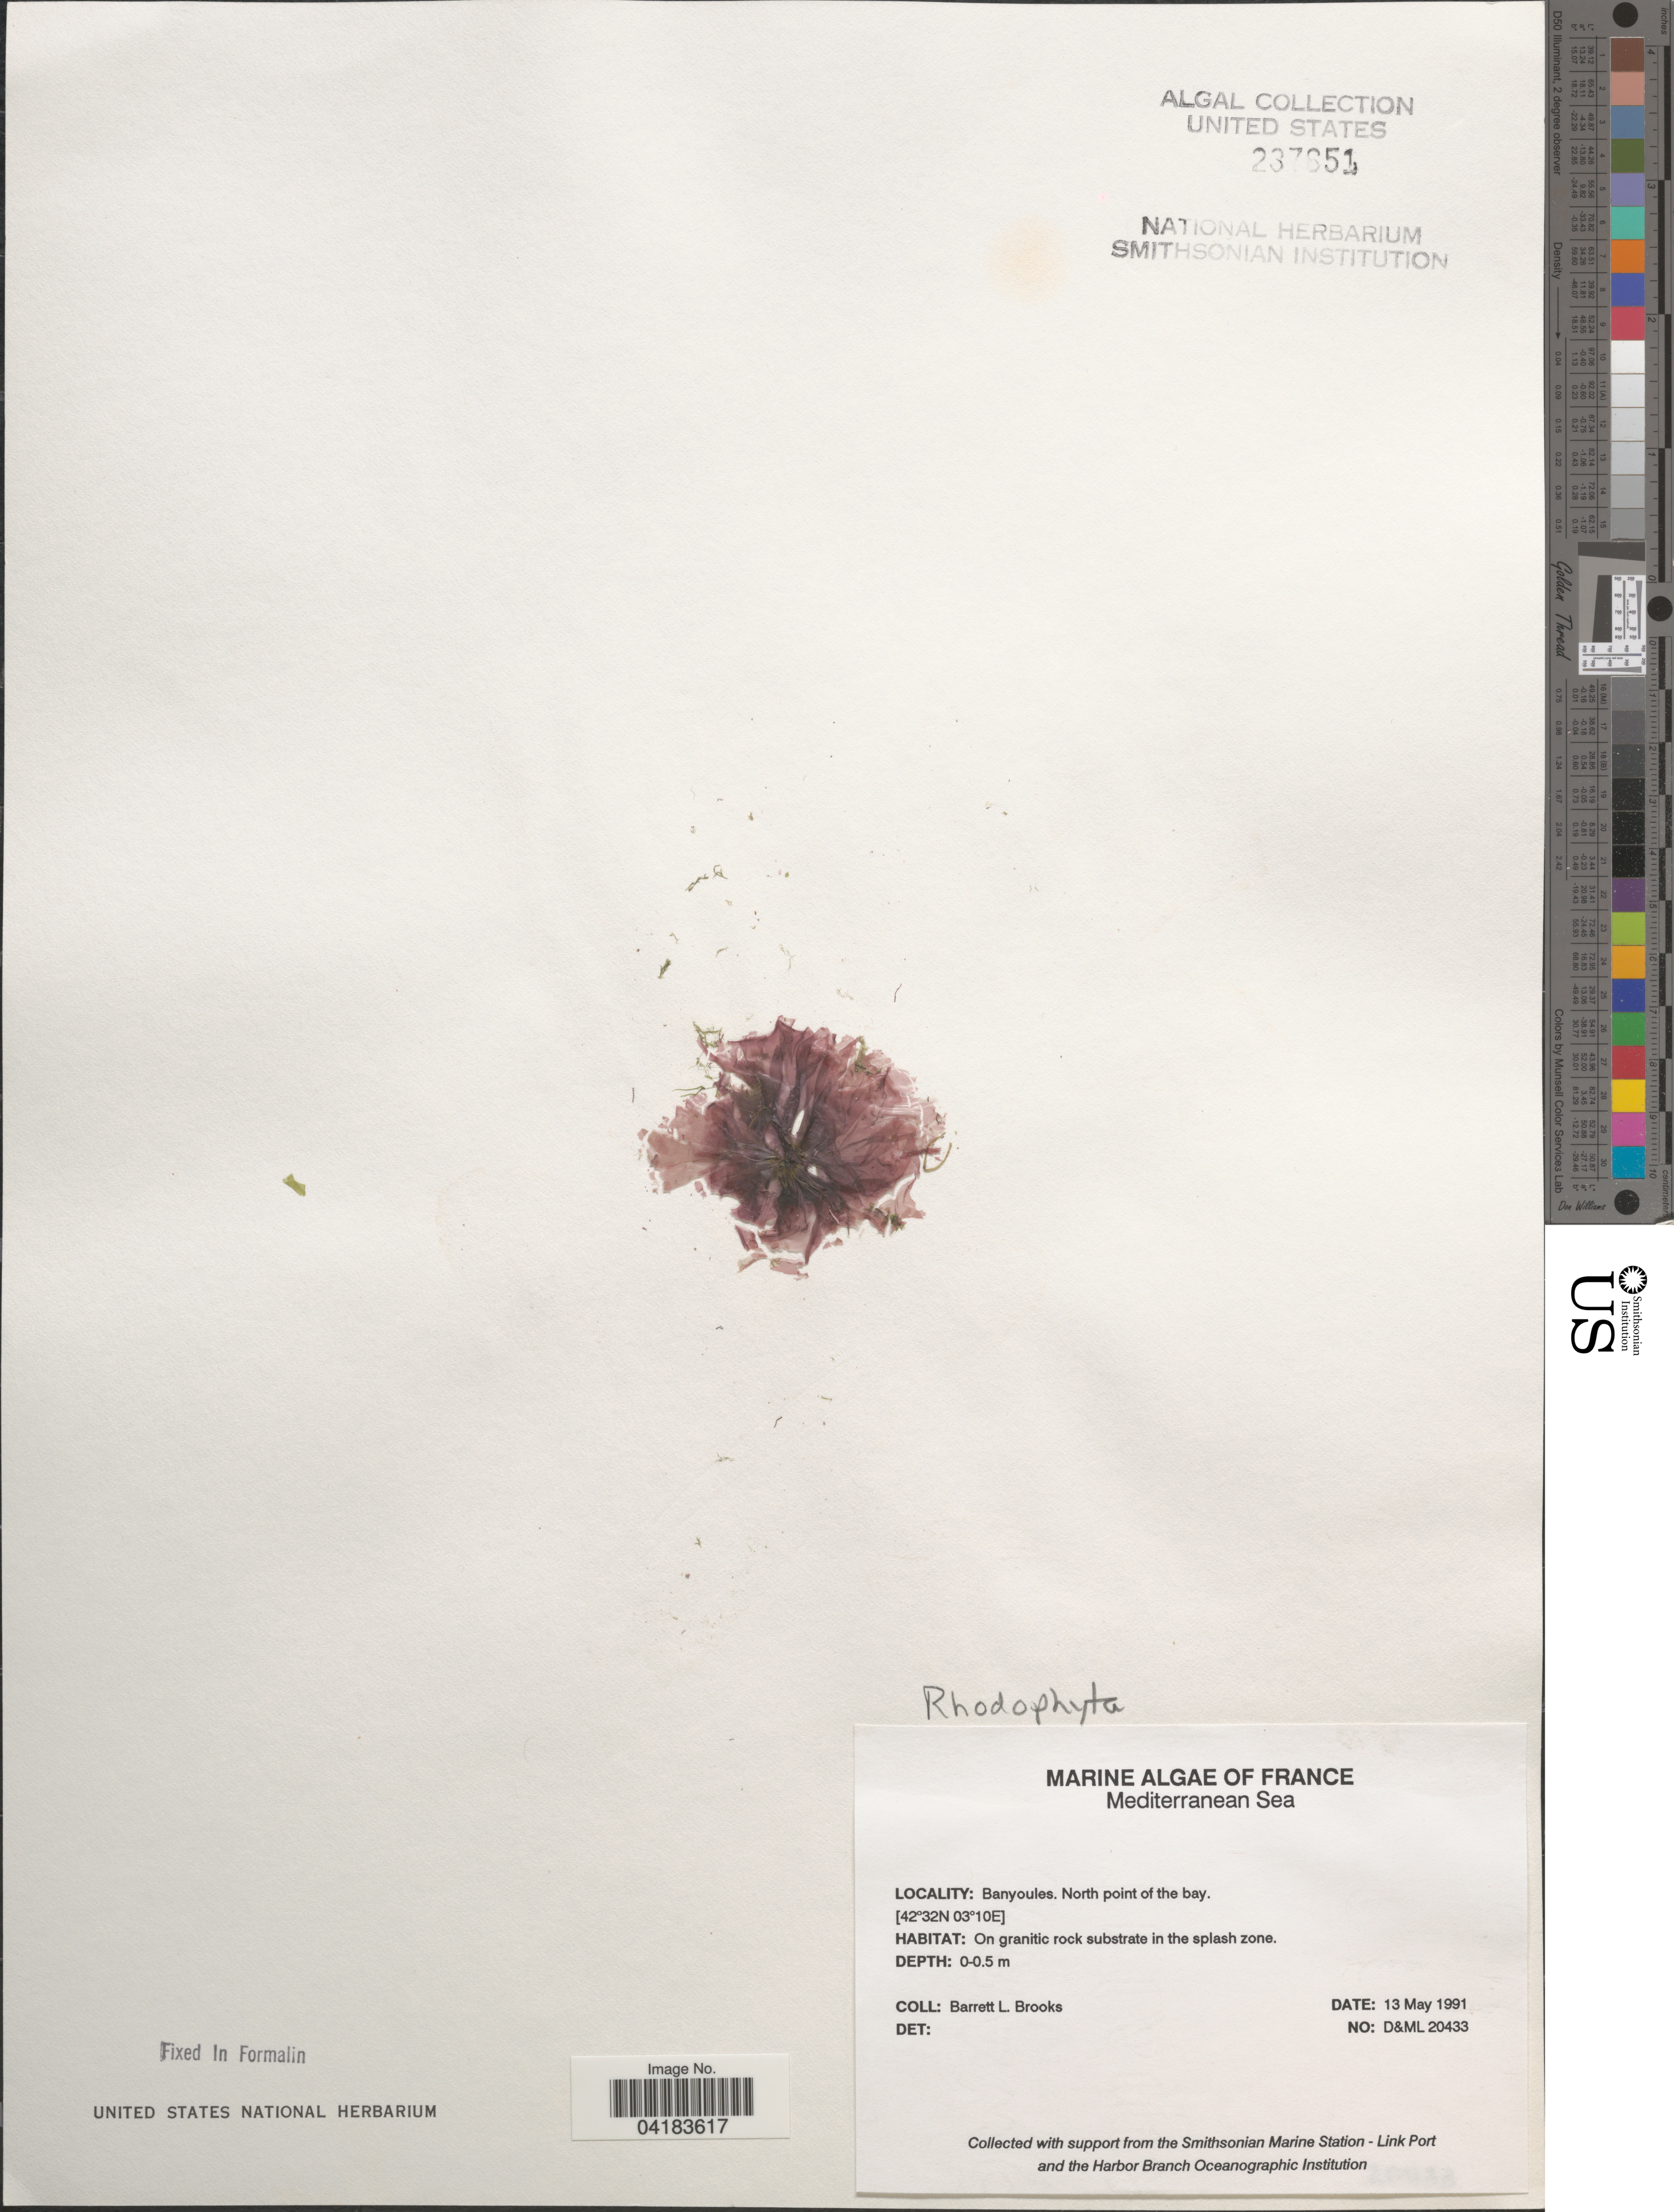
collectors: B. Brooks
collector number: D&ML20433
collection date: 1991-05-13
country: France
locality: Mediterranean Sea. Banyoules. North point of the bay.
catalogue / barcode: US 237851